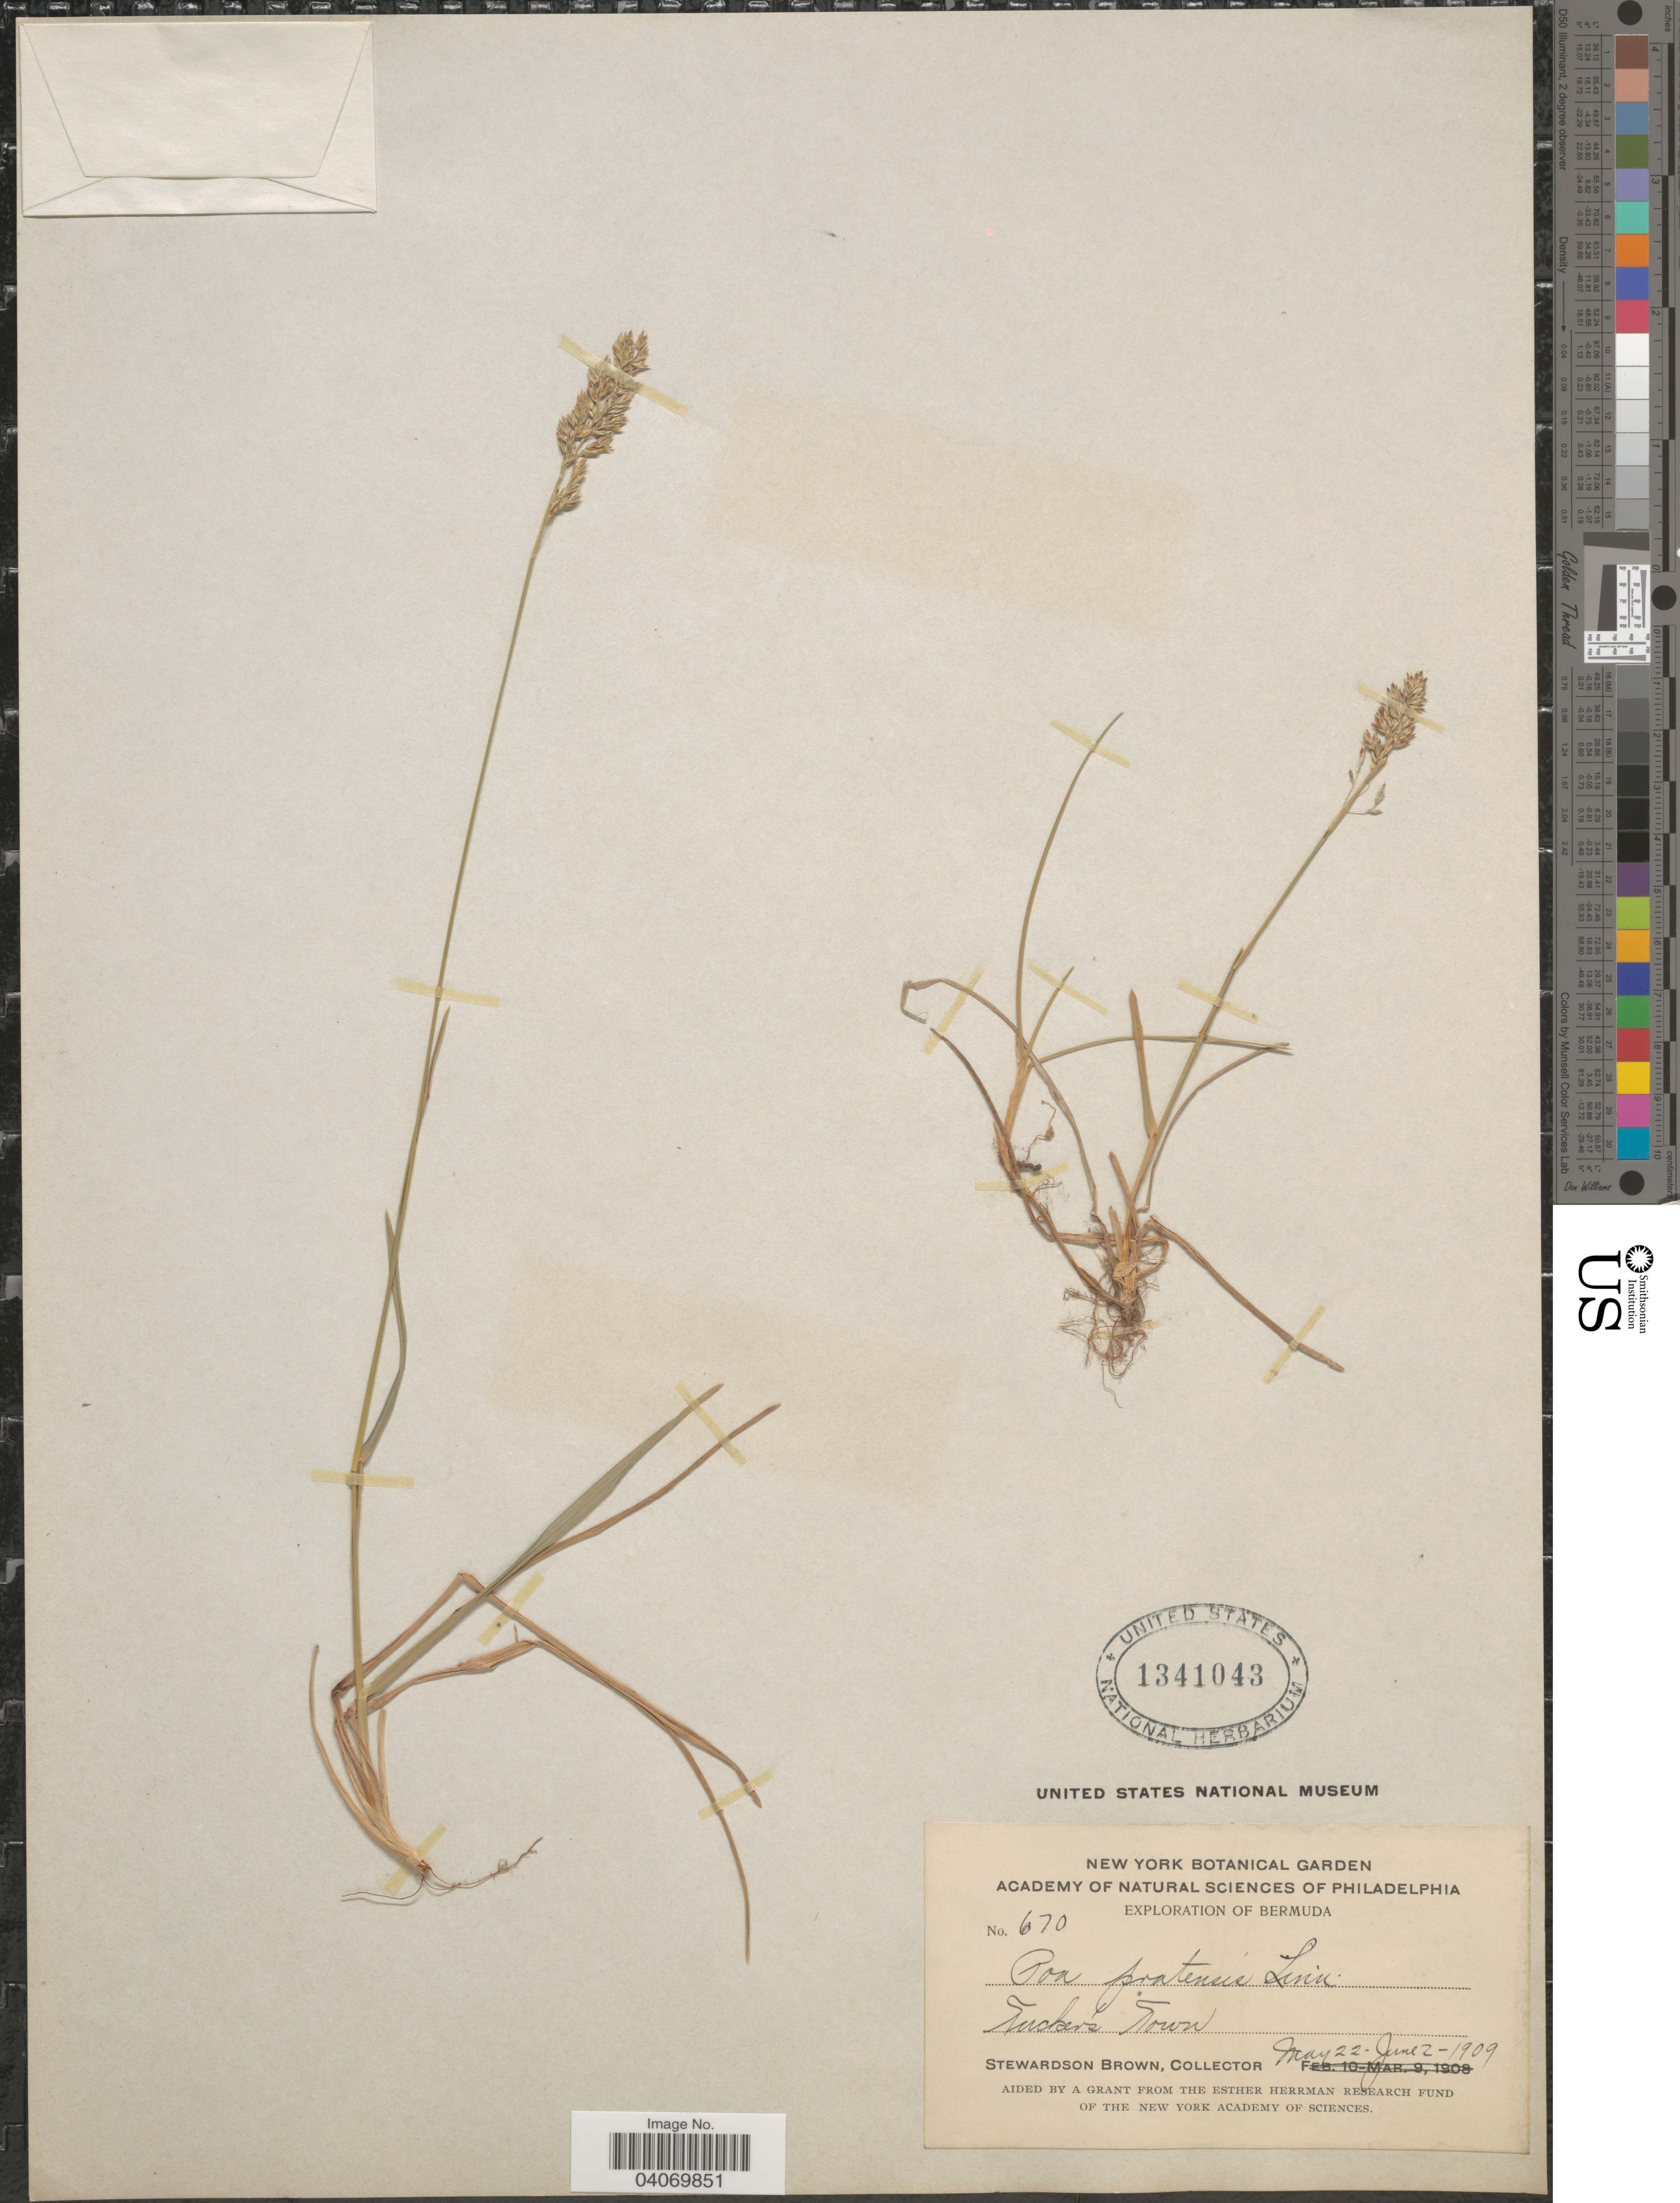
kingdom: Plantae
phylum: Tracheophyta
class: Liliopsida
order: Poales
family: Poaceae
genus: Poa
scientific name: Poa pratensis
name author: L.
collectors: S. Brown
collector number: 670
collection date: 1909-05-22/1909-06-02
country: Bermuda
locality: Exploration of Bermuda. Tucker Town.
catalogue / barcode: US 1341043